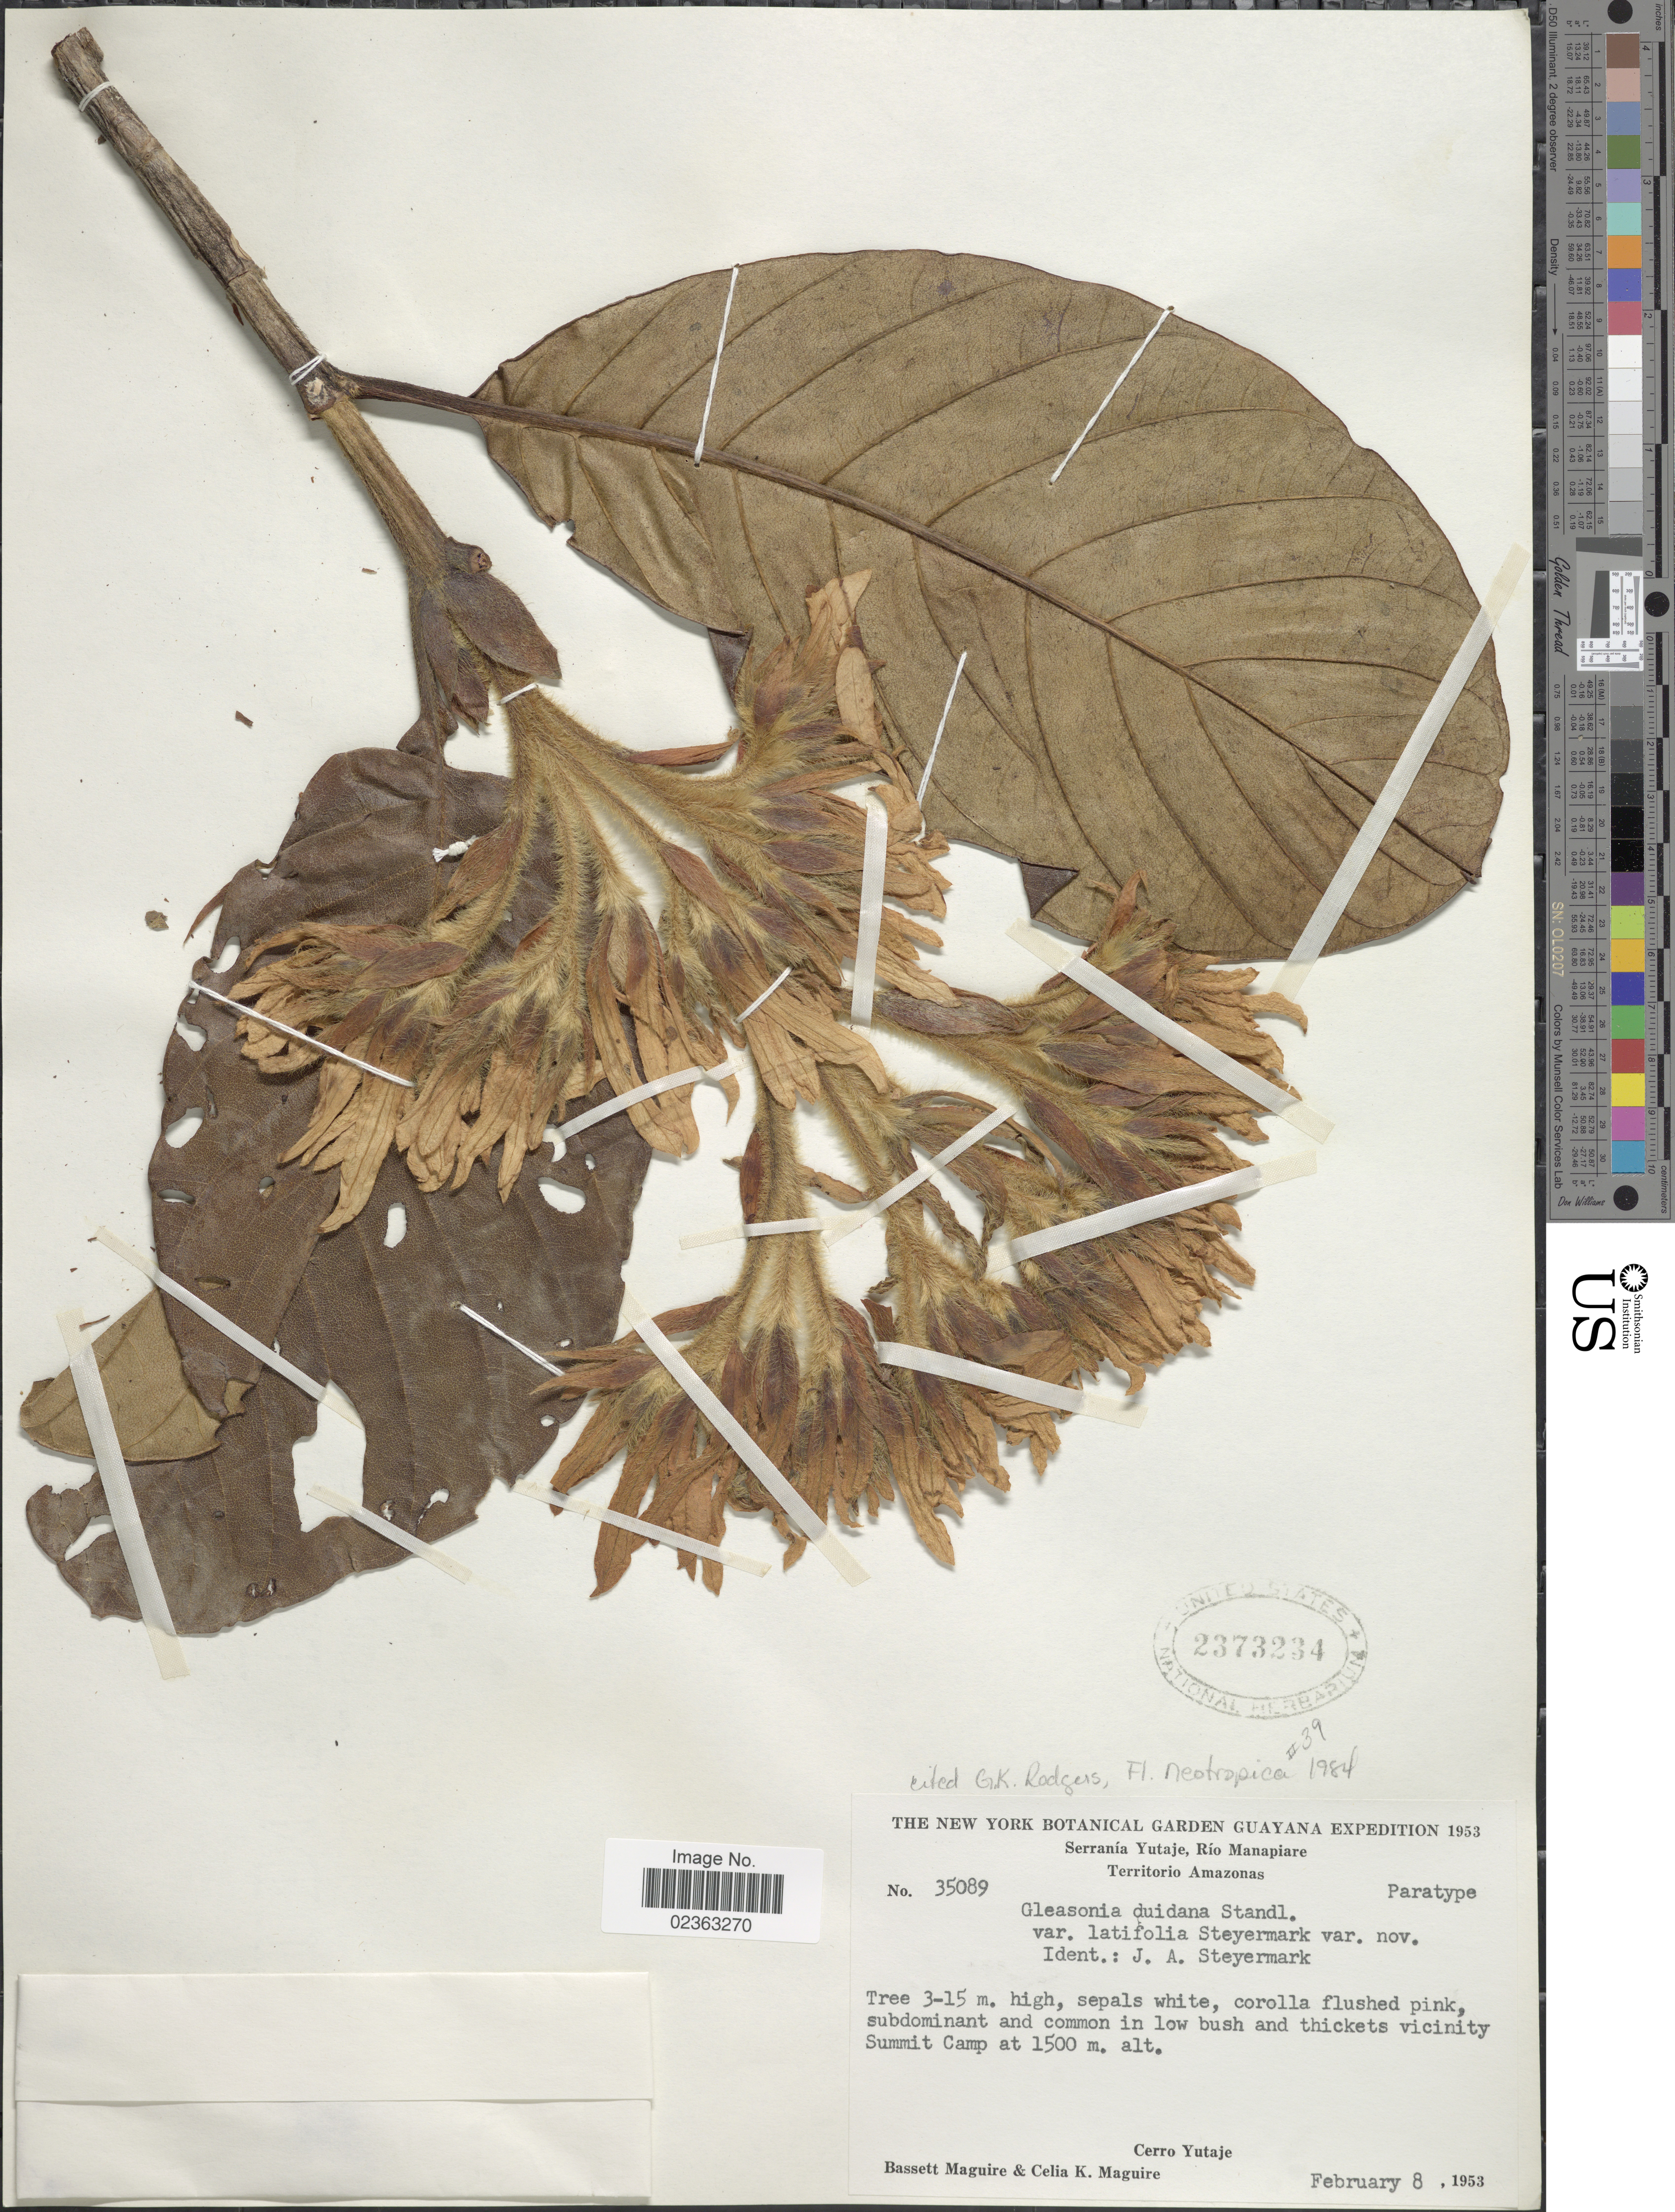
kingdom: Plantae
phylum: Tracheophyta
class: Magnoliopsida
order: Gentianales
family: Rubiaceae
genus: Gleasonia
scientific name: Gleasonia duidana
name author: Standl.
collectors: B. Maguire & C. K. Maguire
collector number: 35089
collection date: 1953-02-08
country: Venezuela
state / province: Amazonas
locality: Serrania Yutaje, Rio Manapiare, in low bush and thickets vicinity Summit Camp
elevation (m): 1500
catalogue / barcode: US 2373234